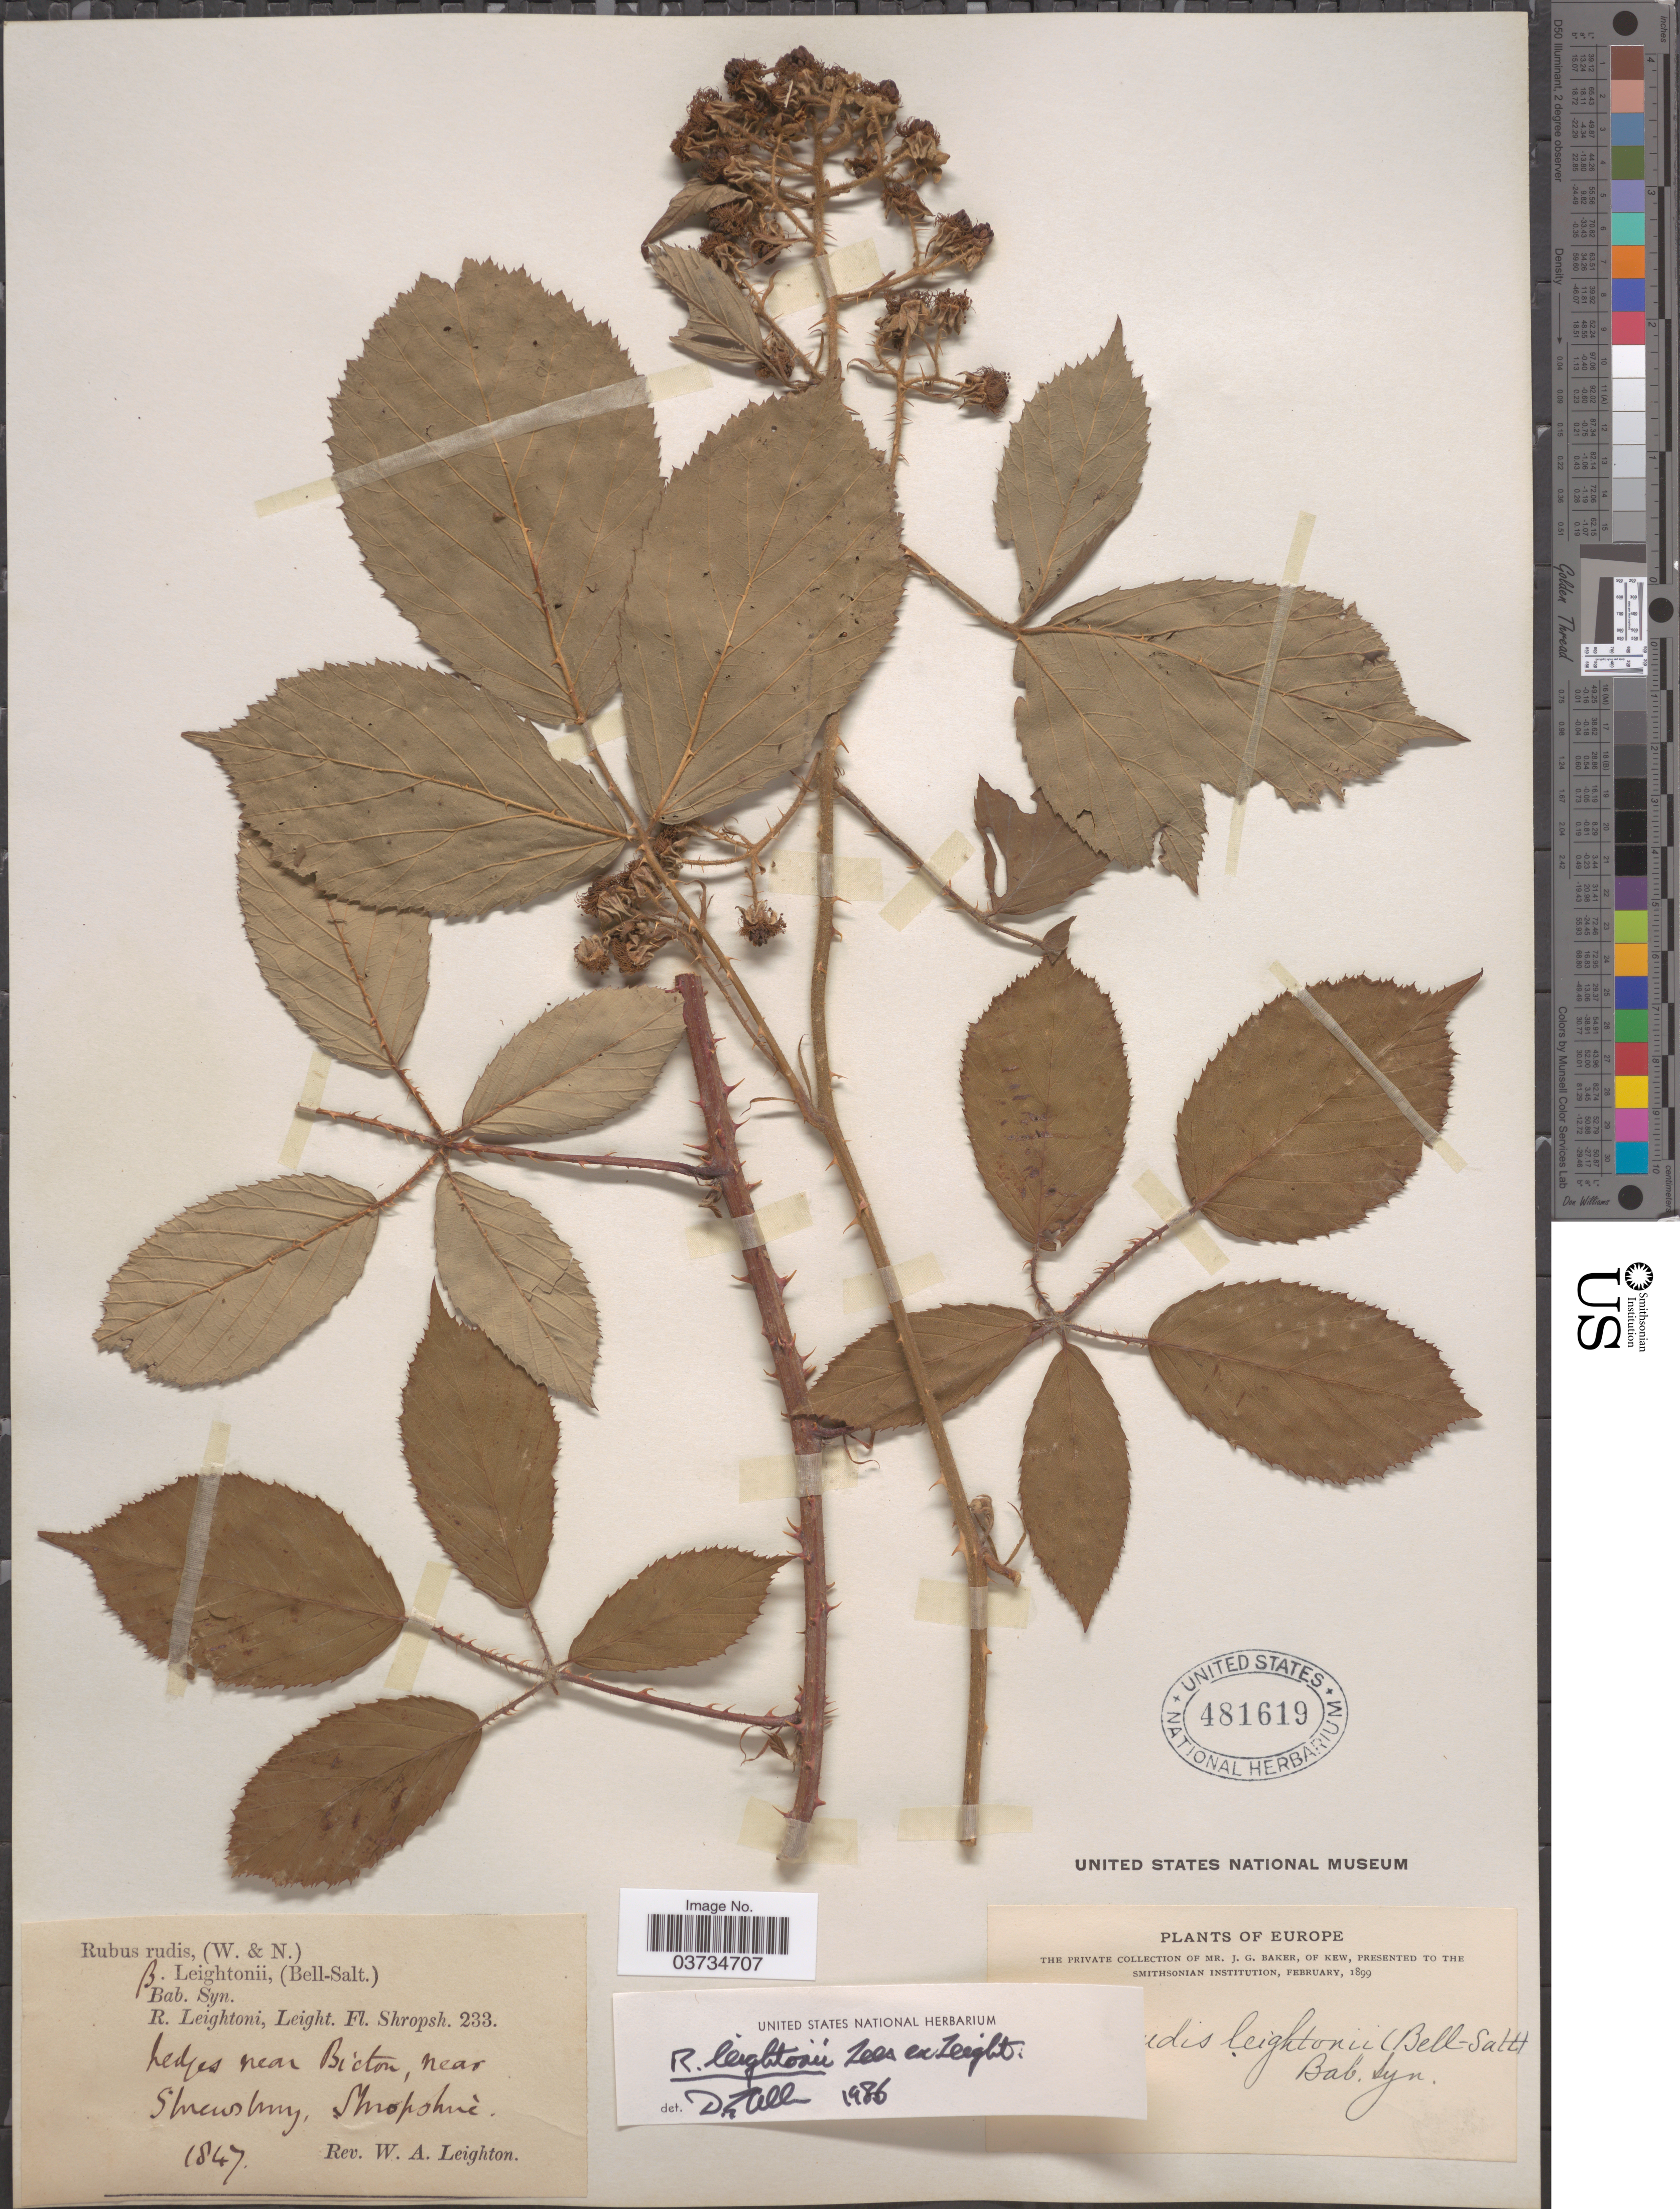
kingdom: Plantae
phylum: Tracheophyta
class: Magnoliopsida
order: Rosales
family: Rosaceae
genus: Rubus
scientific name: Rubus leightonii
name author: Lees ex Leight.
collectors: W. Leighton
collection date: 1847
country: United Kingdom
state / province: England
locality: Hedges near Bicton, near Shrewsbury, Shropshire.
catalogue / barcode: US 481619